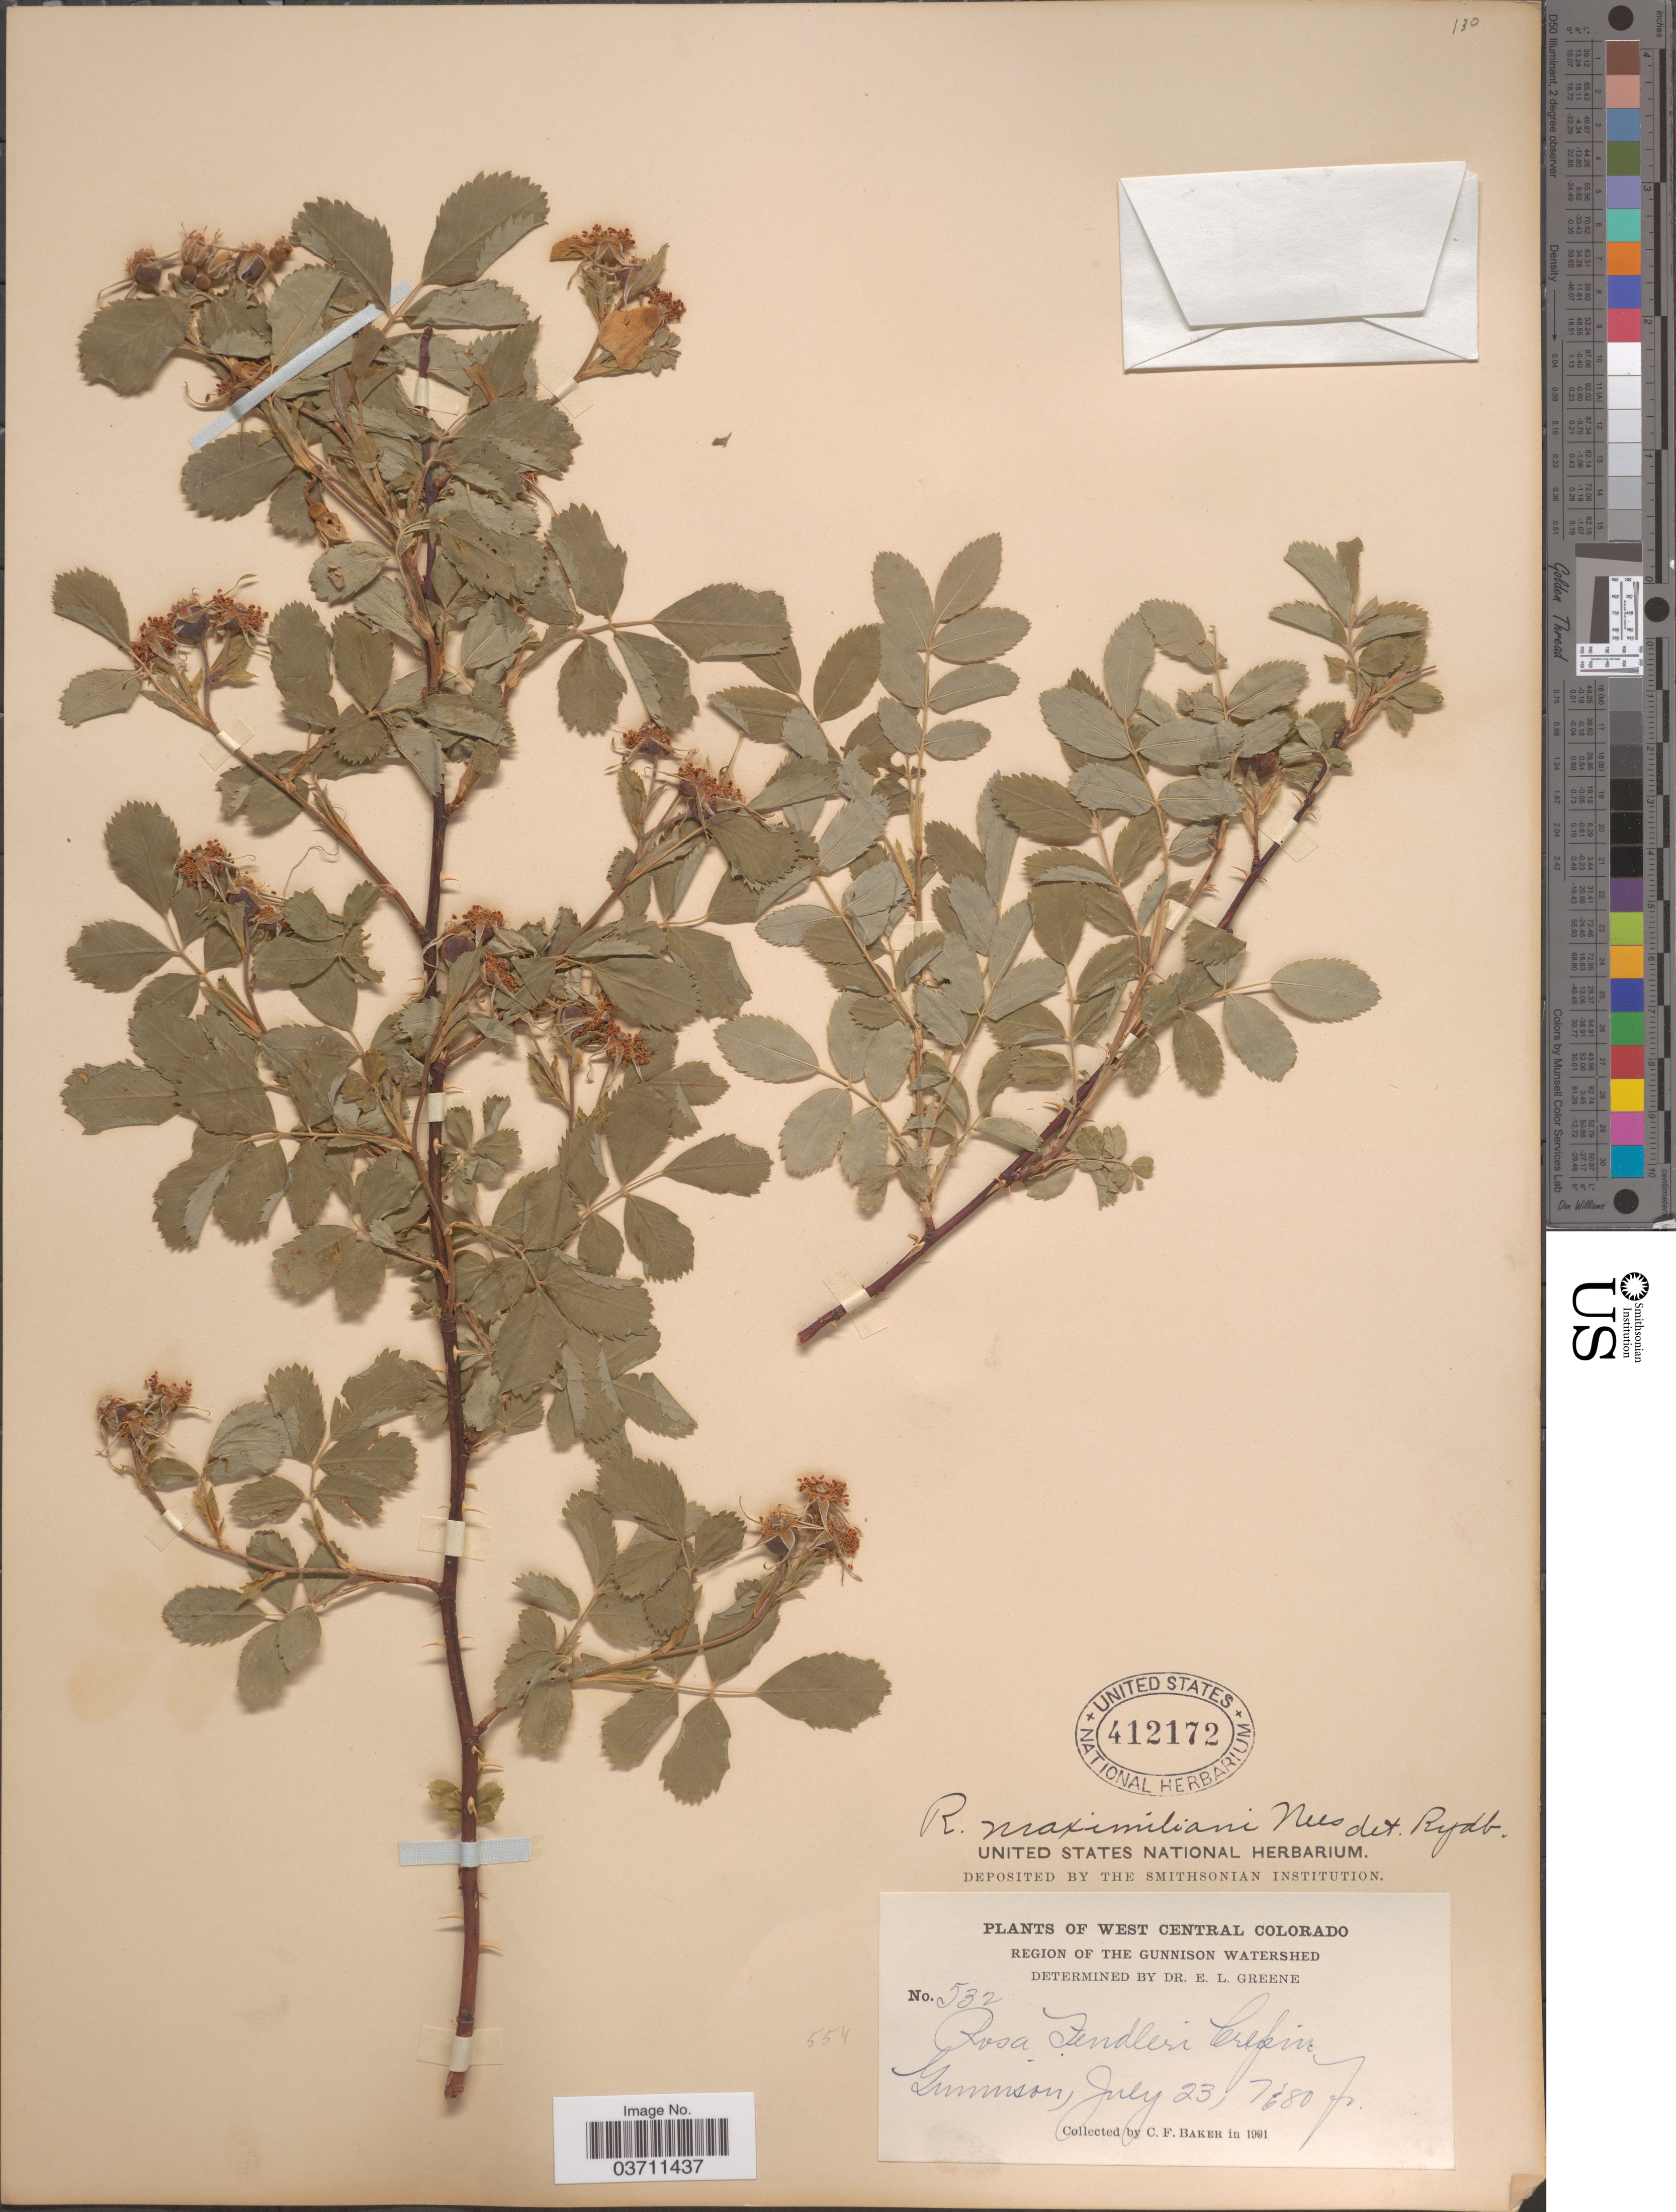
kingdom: Plantae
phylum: Tracheophyta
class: Magnoliopsida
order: Rosales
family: Rosaceae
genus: Rosa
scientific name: Rosa maximiliani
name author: Nees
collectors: C. F. Baker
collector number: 532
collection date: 1901-07-23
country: United States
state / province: Colorado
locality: West Central Colorado. Region of the Gunnison Watershed. Gunnison.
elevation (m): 2341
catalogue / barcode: US 412172